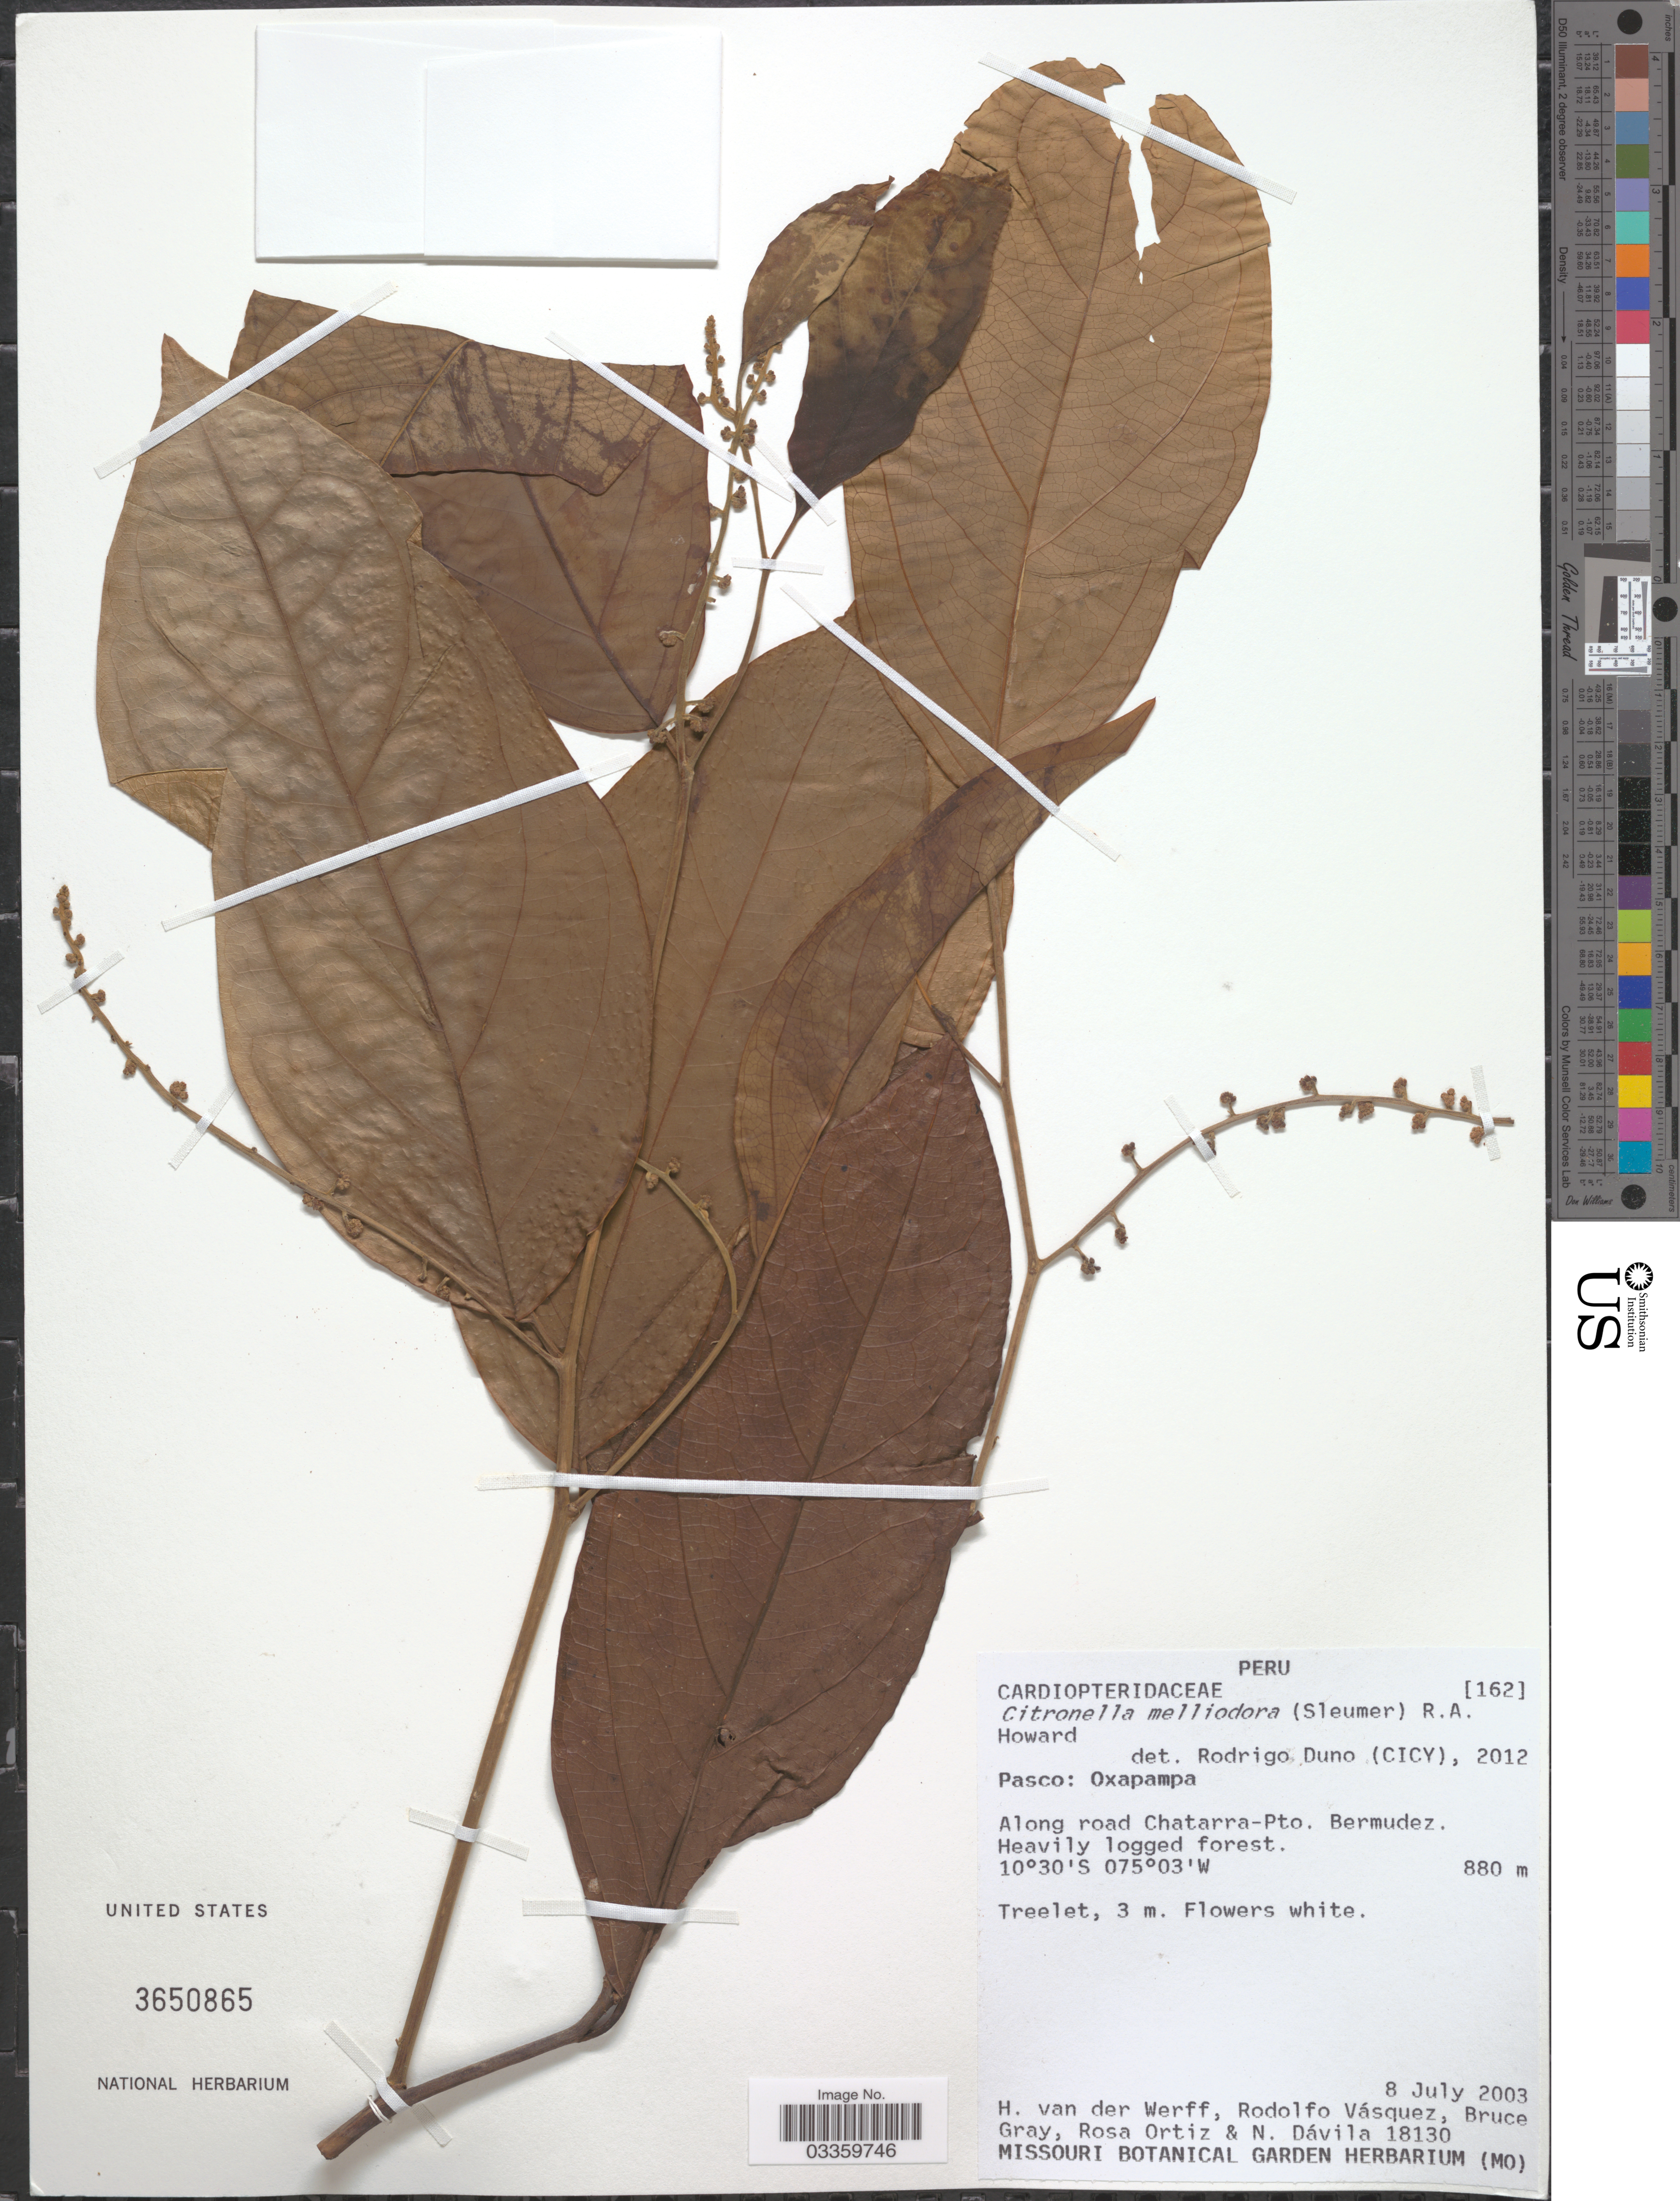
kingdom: Plantae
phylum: Tracheophyta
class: Magnoliopsida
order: Cardiopteridales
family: Cardiopteridaceae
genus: Citronella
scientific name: Citronella melliodora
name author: (Sleumer) R.A. Howard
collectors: H. van der Werff, R. Vásquez, B. Gray, R. del C. Ortiz & N. Dávila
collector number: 18130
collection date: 2003-07-08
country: Peru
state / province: Pasco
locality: Oxapampa, Along road Chatarra-Pto. Bermudez.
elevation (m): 880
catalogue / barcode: US 3650865